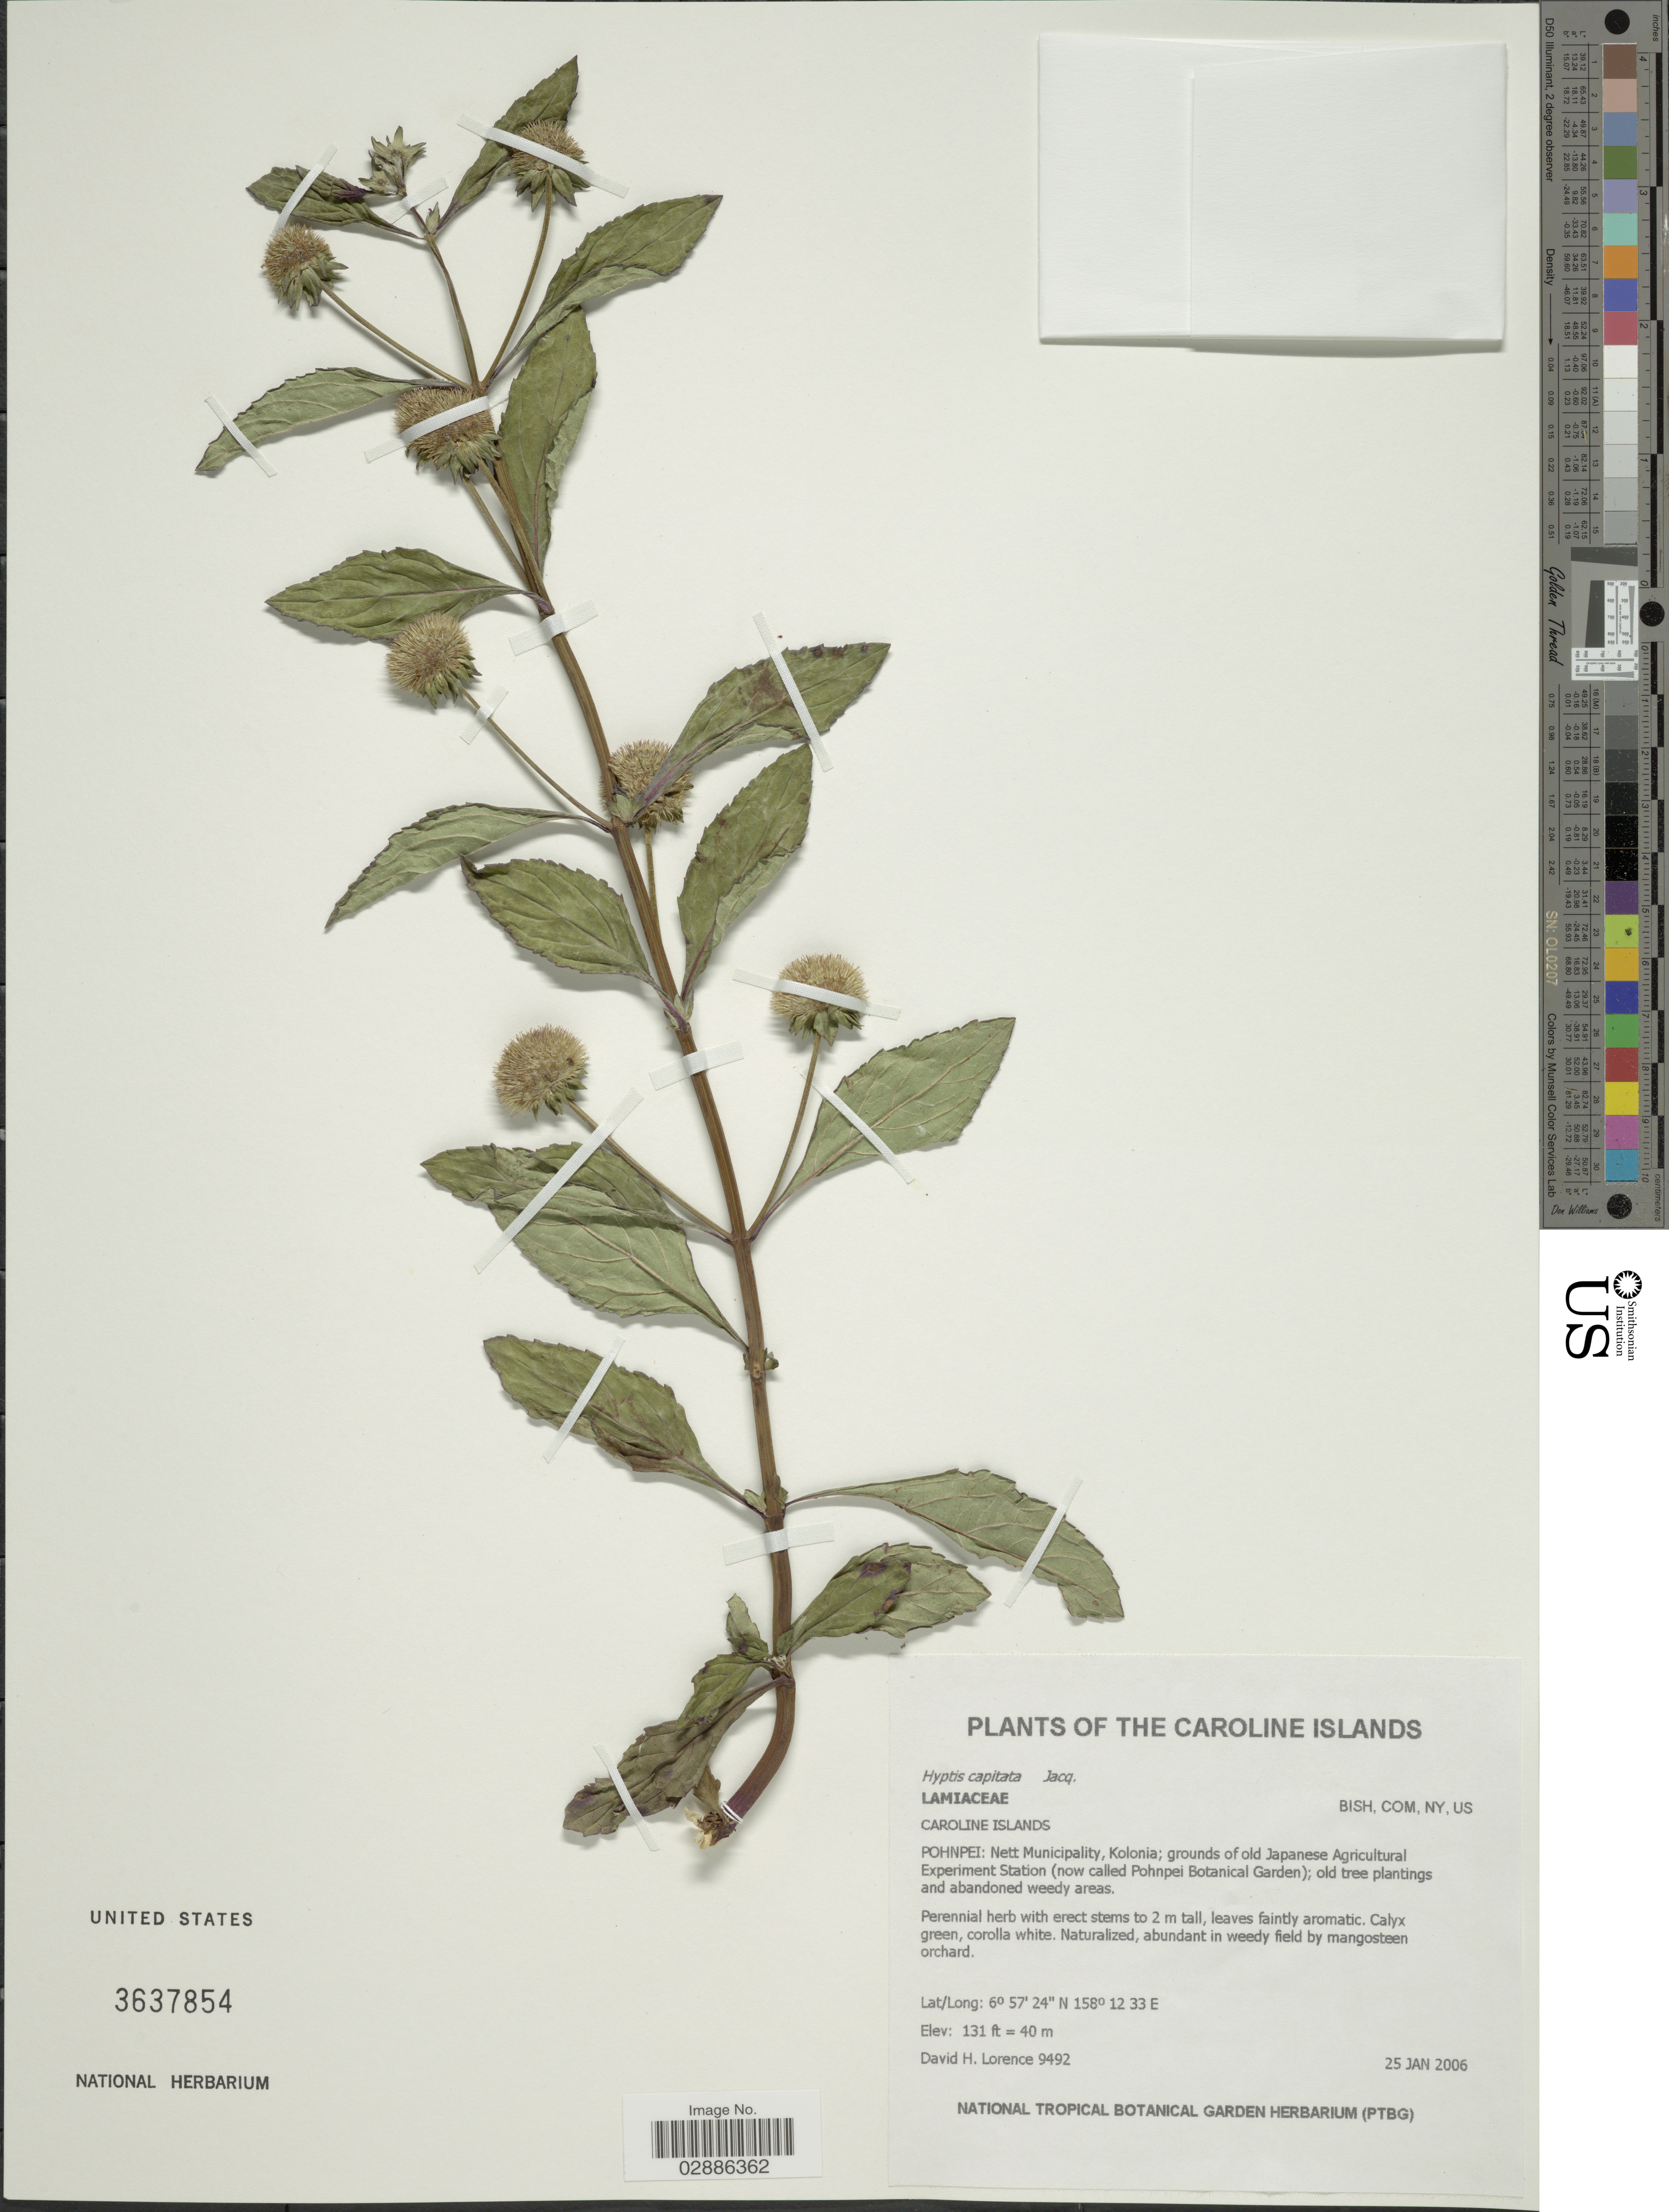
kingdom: Plantae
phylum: Tracheophyta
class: Magnoliopsida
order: Lamiales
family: Lamiaceae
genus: Hyptis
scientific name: Hyptis capitata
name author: Jacq.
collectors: D. Lorence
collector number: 9492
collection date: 2006-01-25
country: Micronesia, Federated States of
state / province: Pohnpei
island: Pohnpei [Ponape]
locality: Caroline Islands, Pohnpei: Nett Municipality, Kolonia; grounds of old Japanese Agricultural Experiment Station (now called Pohnpei Botanical Garden).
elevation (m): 40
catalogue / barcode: US 3637854